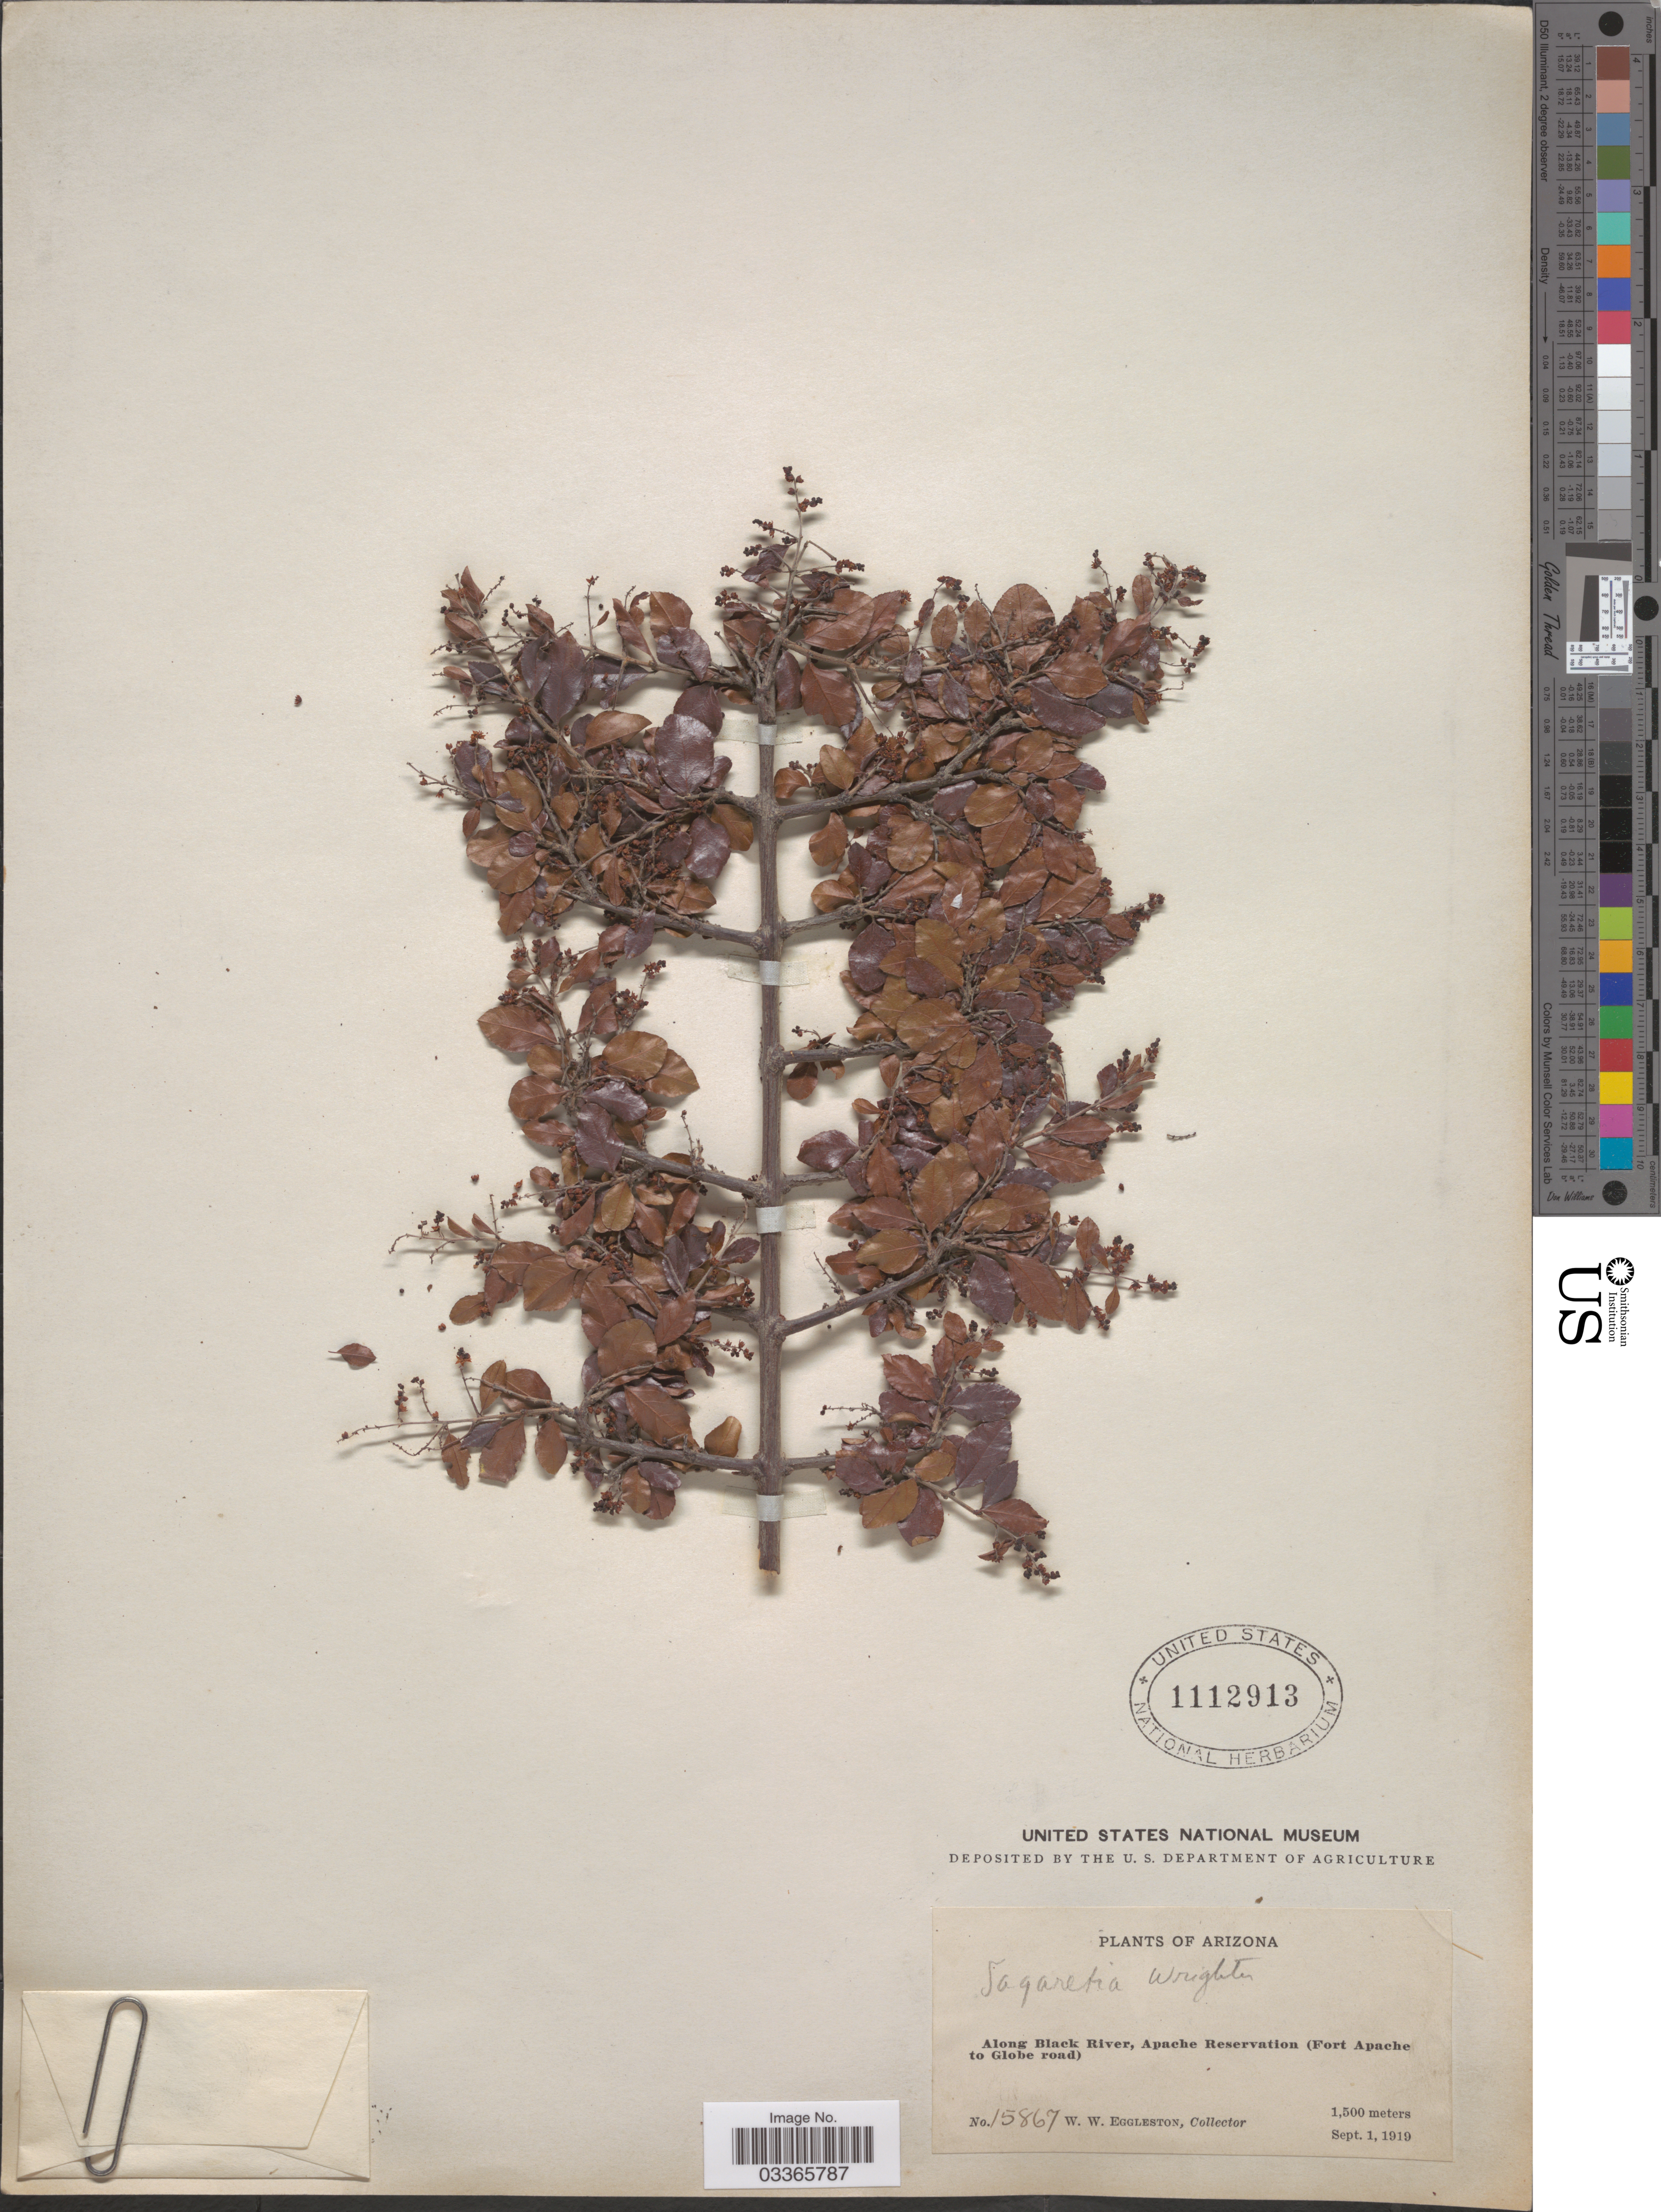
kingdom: Plantae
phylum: Tracheophyta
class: Magnoliopsida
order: Rosales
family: Rhamnaceae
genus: Sageretia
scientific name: Sageretia wrightii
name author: S. Watson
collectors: W. W. Eggleston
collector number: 15867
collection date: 1919-09-01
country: United States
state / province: Arizona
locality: Along Black River, Apache Reservation (Fort Apache to Globe road).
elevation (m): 1500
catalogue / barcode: US 1112913